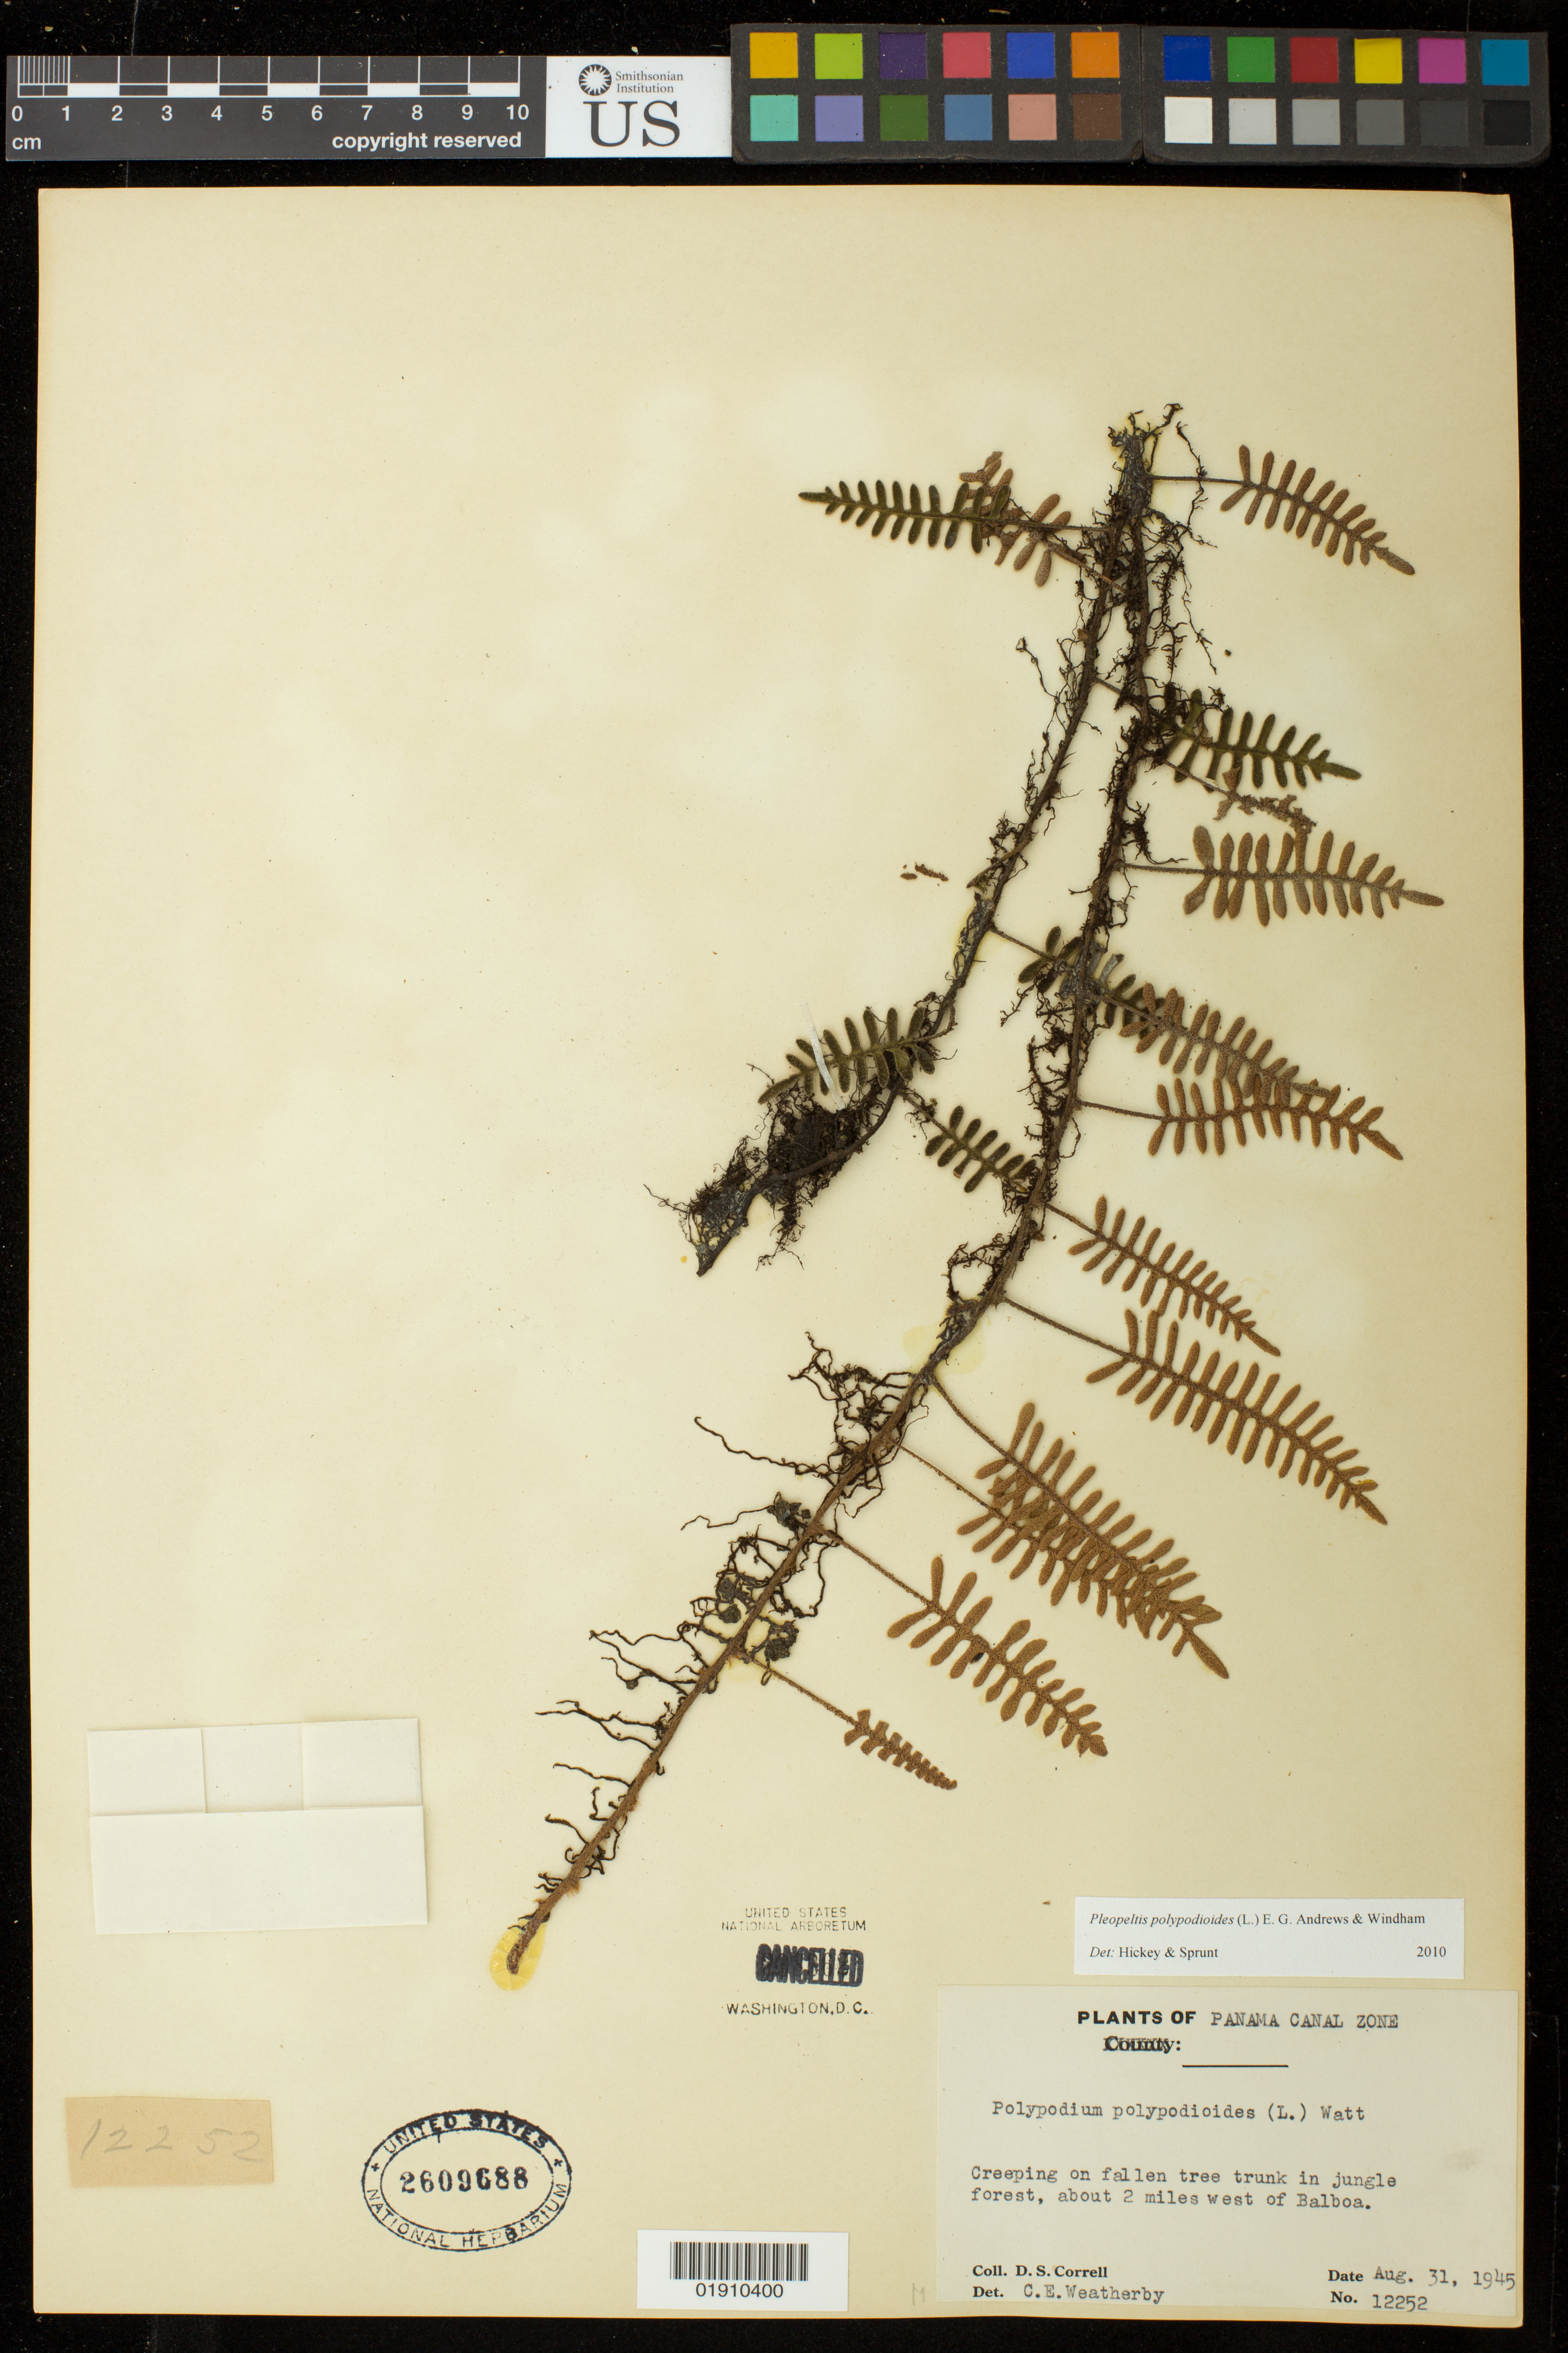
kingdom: Plantae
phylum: Tracheophyta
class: Polypodiopsida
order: Polypodiales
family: Polypodiaceae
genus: Pleopeltis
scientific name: Pleopeltis polypodioides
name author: (L.) E.G. Andrews & Windham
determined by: Hickey, R. J.; Sprunt, S. V.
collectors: D. S. Correll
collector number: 12252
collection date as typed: Aug. 31, 1945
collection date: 1945-08-31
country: Panama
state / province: Panamá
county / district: Canal Zone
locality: Panama Canal Zone, about 2 miles west of Balboa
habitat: Creeping on fallen tree trunk in jungle forest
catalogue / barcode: US 2609688